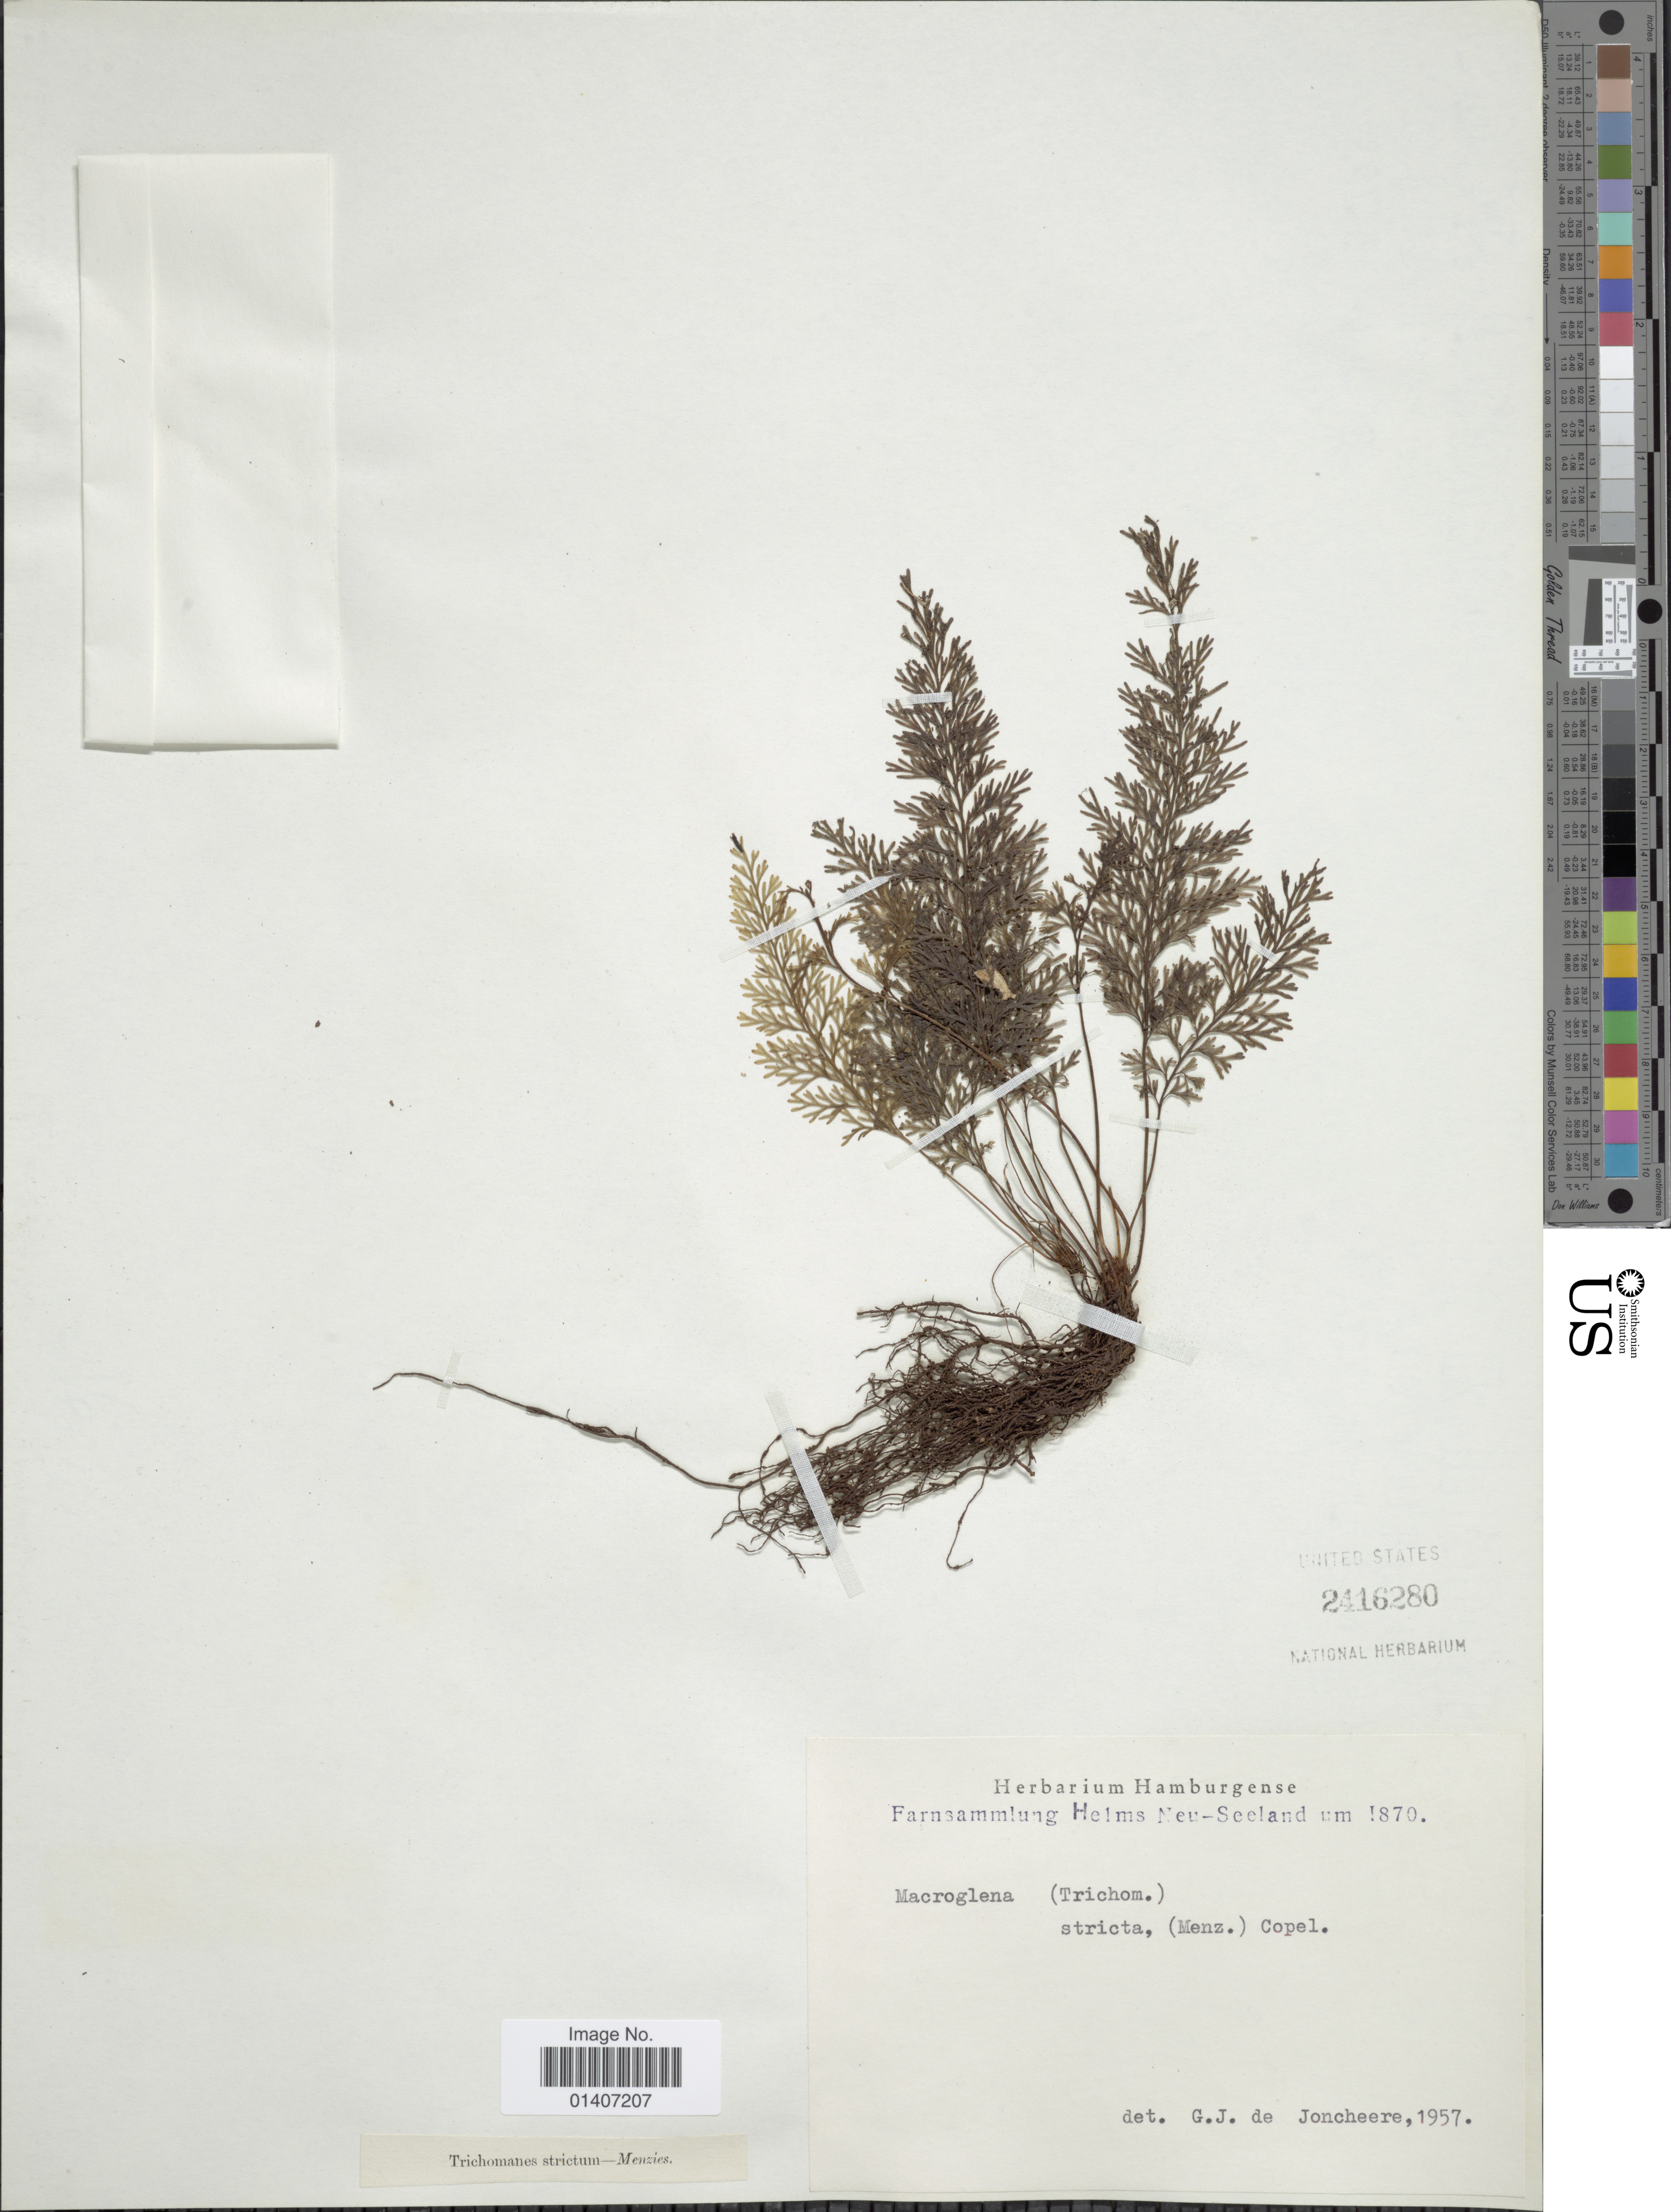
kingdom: Plantae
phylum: Tracheophyta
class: Polypodiopsida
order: Hymenophyllales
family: Hymenophyllaceae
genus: Abrodictyum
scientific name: Abrodictyum strictum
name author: (Menzies ex Hook. & Grev.) Ebihara & K. Iwats.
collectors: Helms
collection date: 1870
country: New Zealand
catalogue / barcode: US 2416280